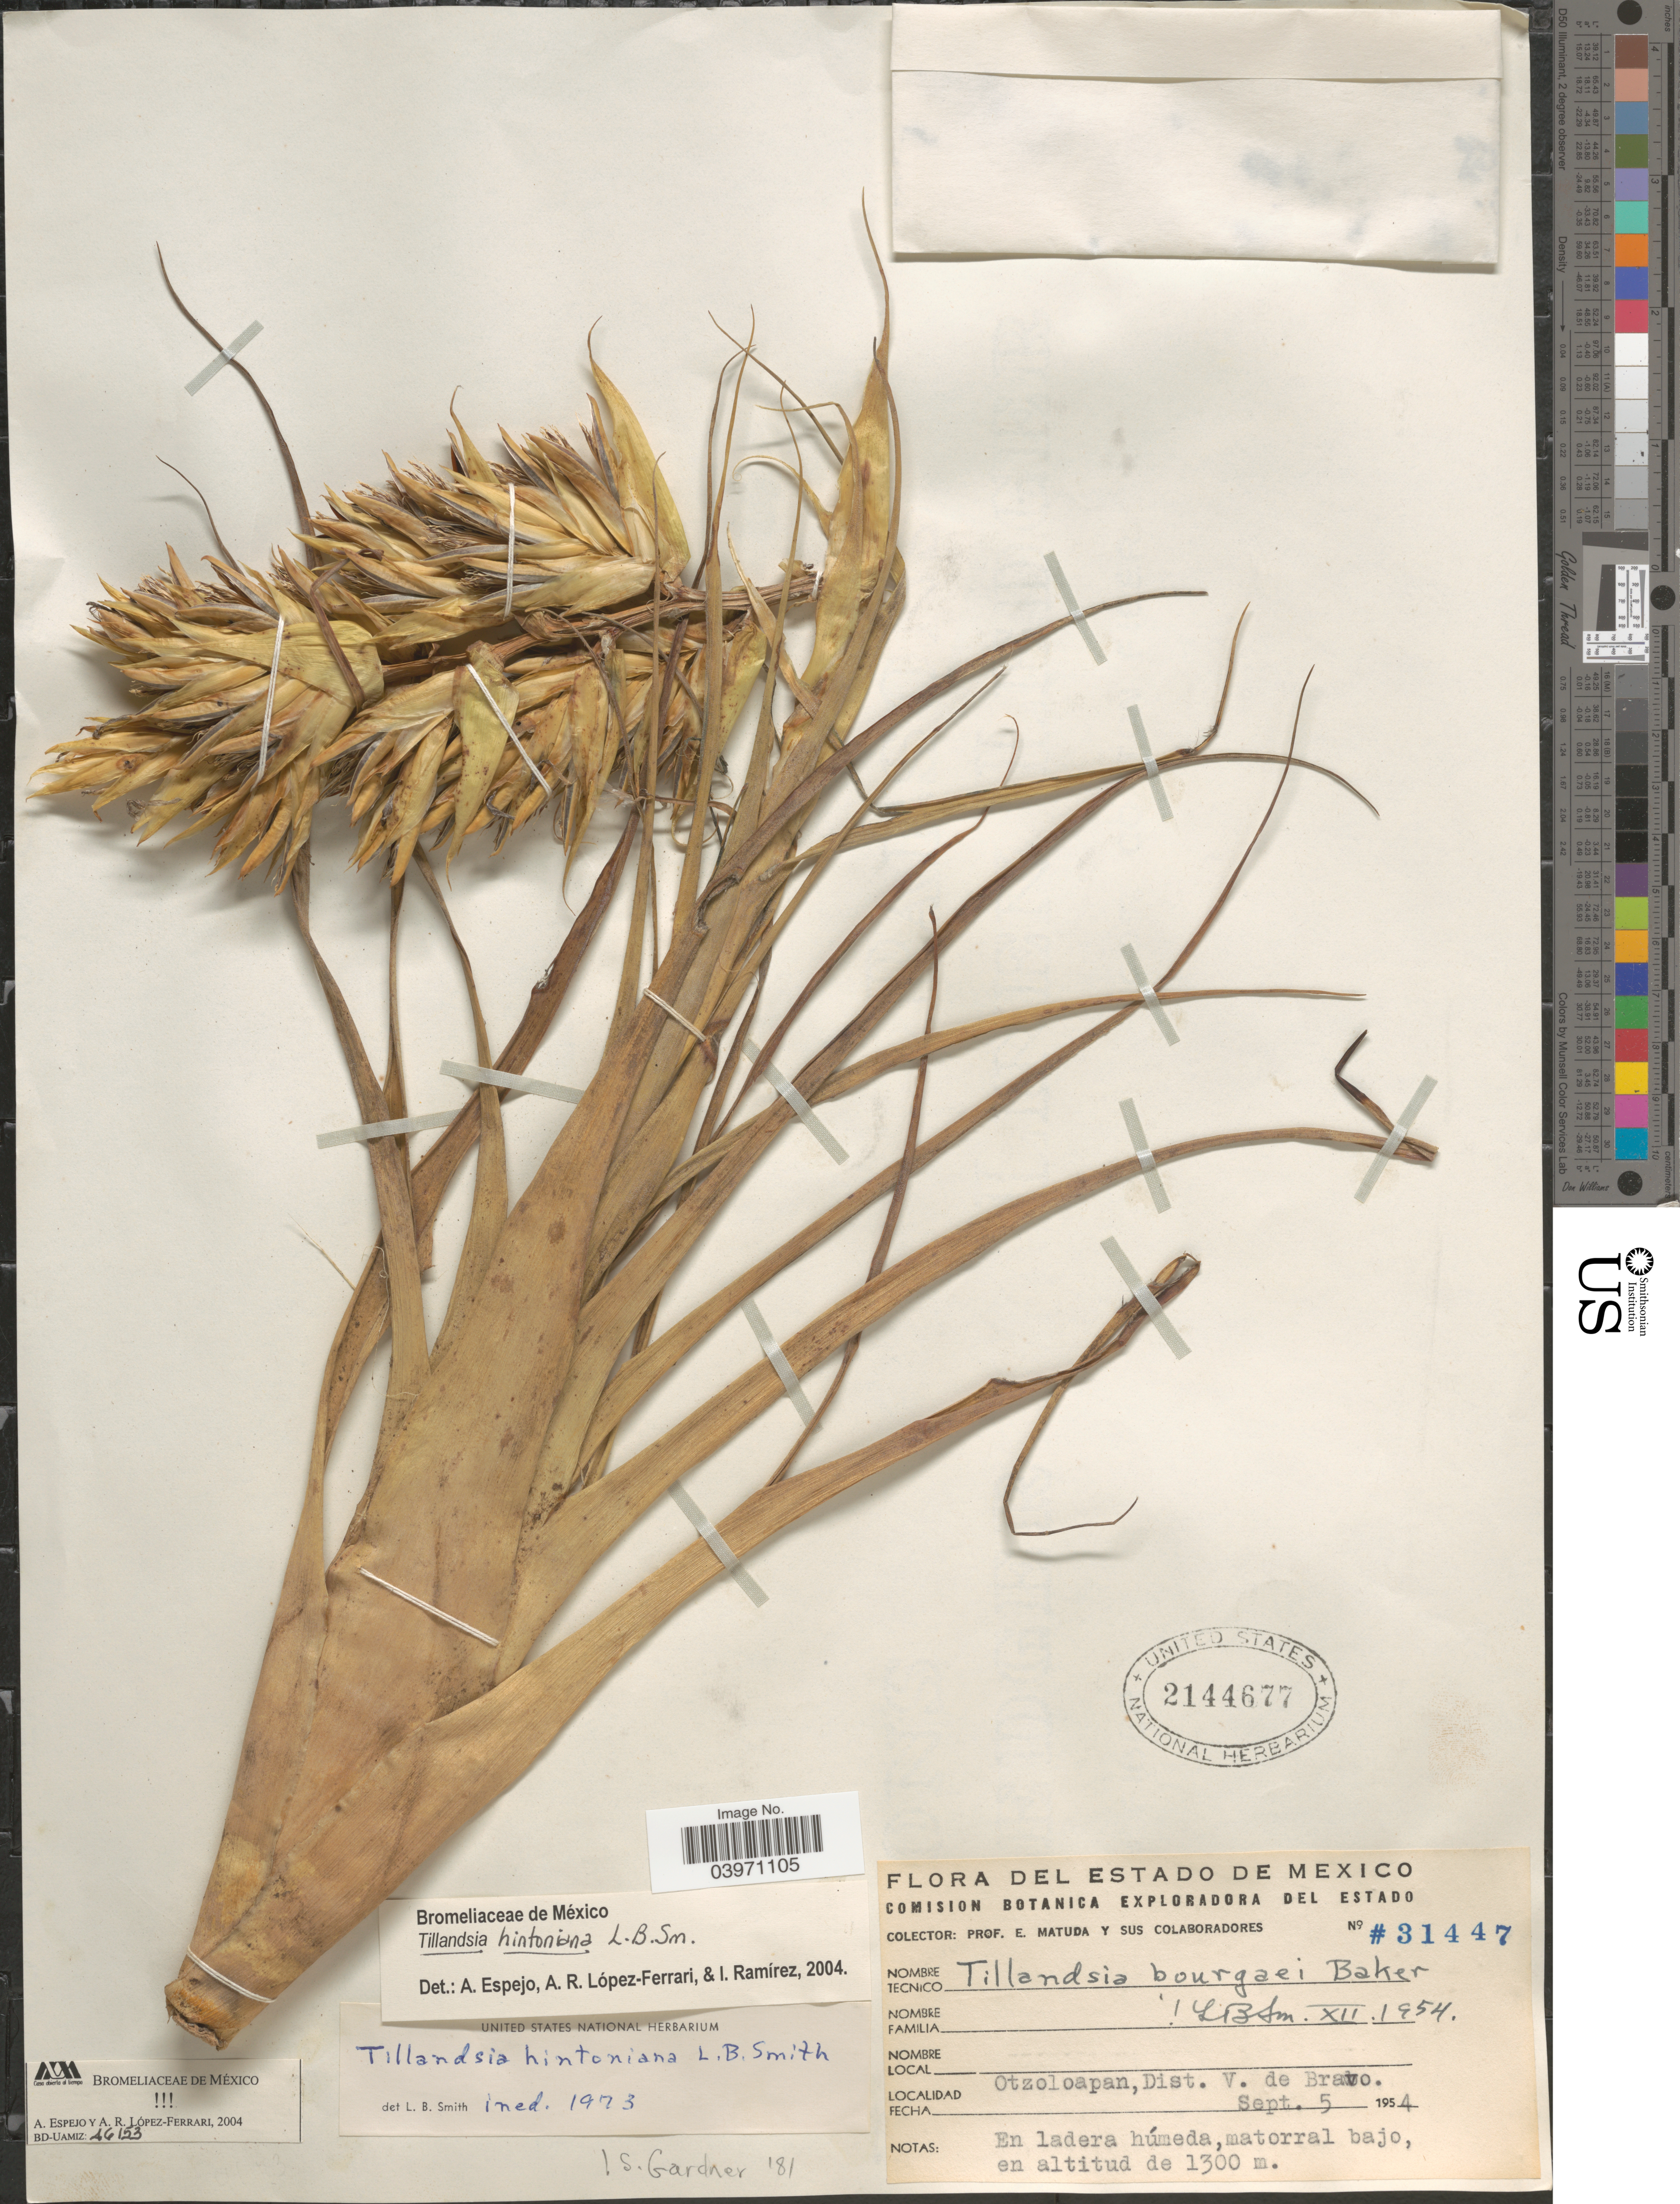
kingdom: Plantae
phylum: Tracheophyta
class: Liliopsida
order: Poales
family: Bromeliaceae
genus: Tillandsia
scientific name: Tillandsia hintoniana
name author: L.B. Sm.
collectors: E. Matuda & Sus Colaboradores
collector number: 31447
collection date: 1954-09-05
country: Mexico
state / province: México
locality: Otzoloapan, Dist. V. de Bravo.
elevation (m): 1300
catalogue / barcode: US 2144677